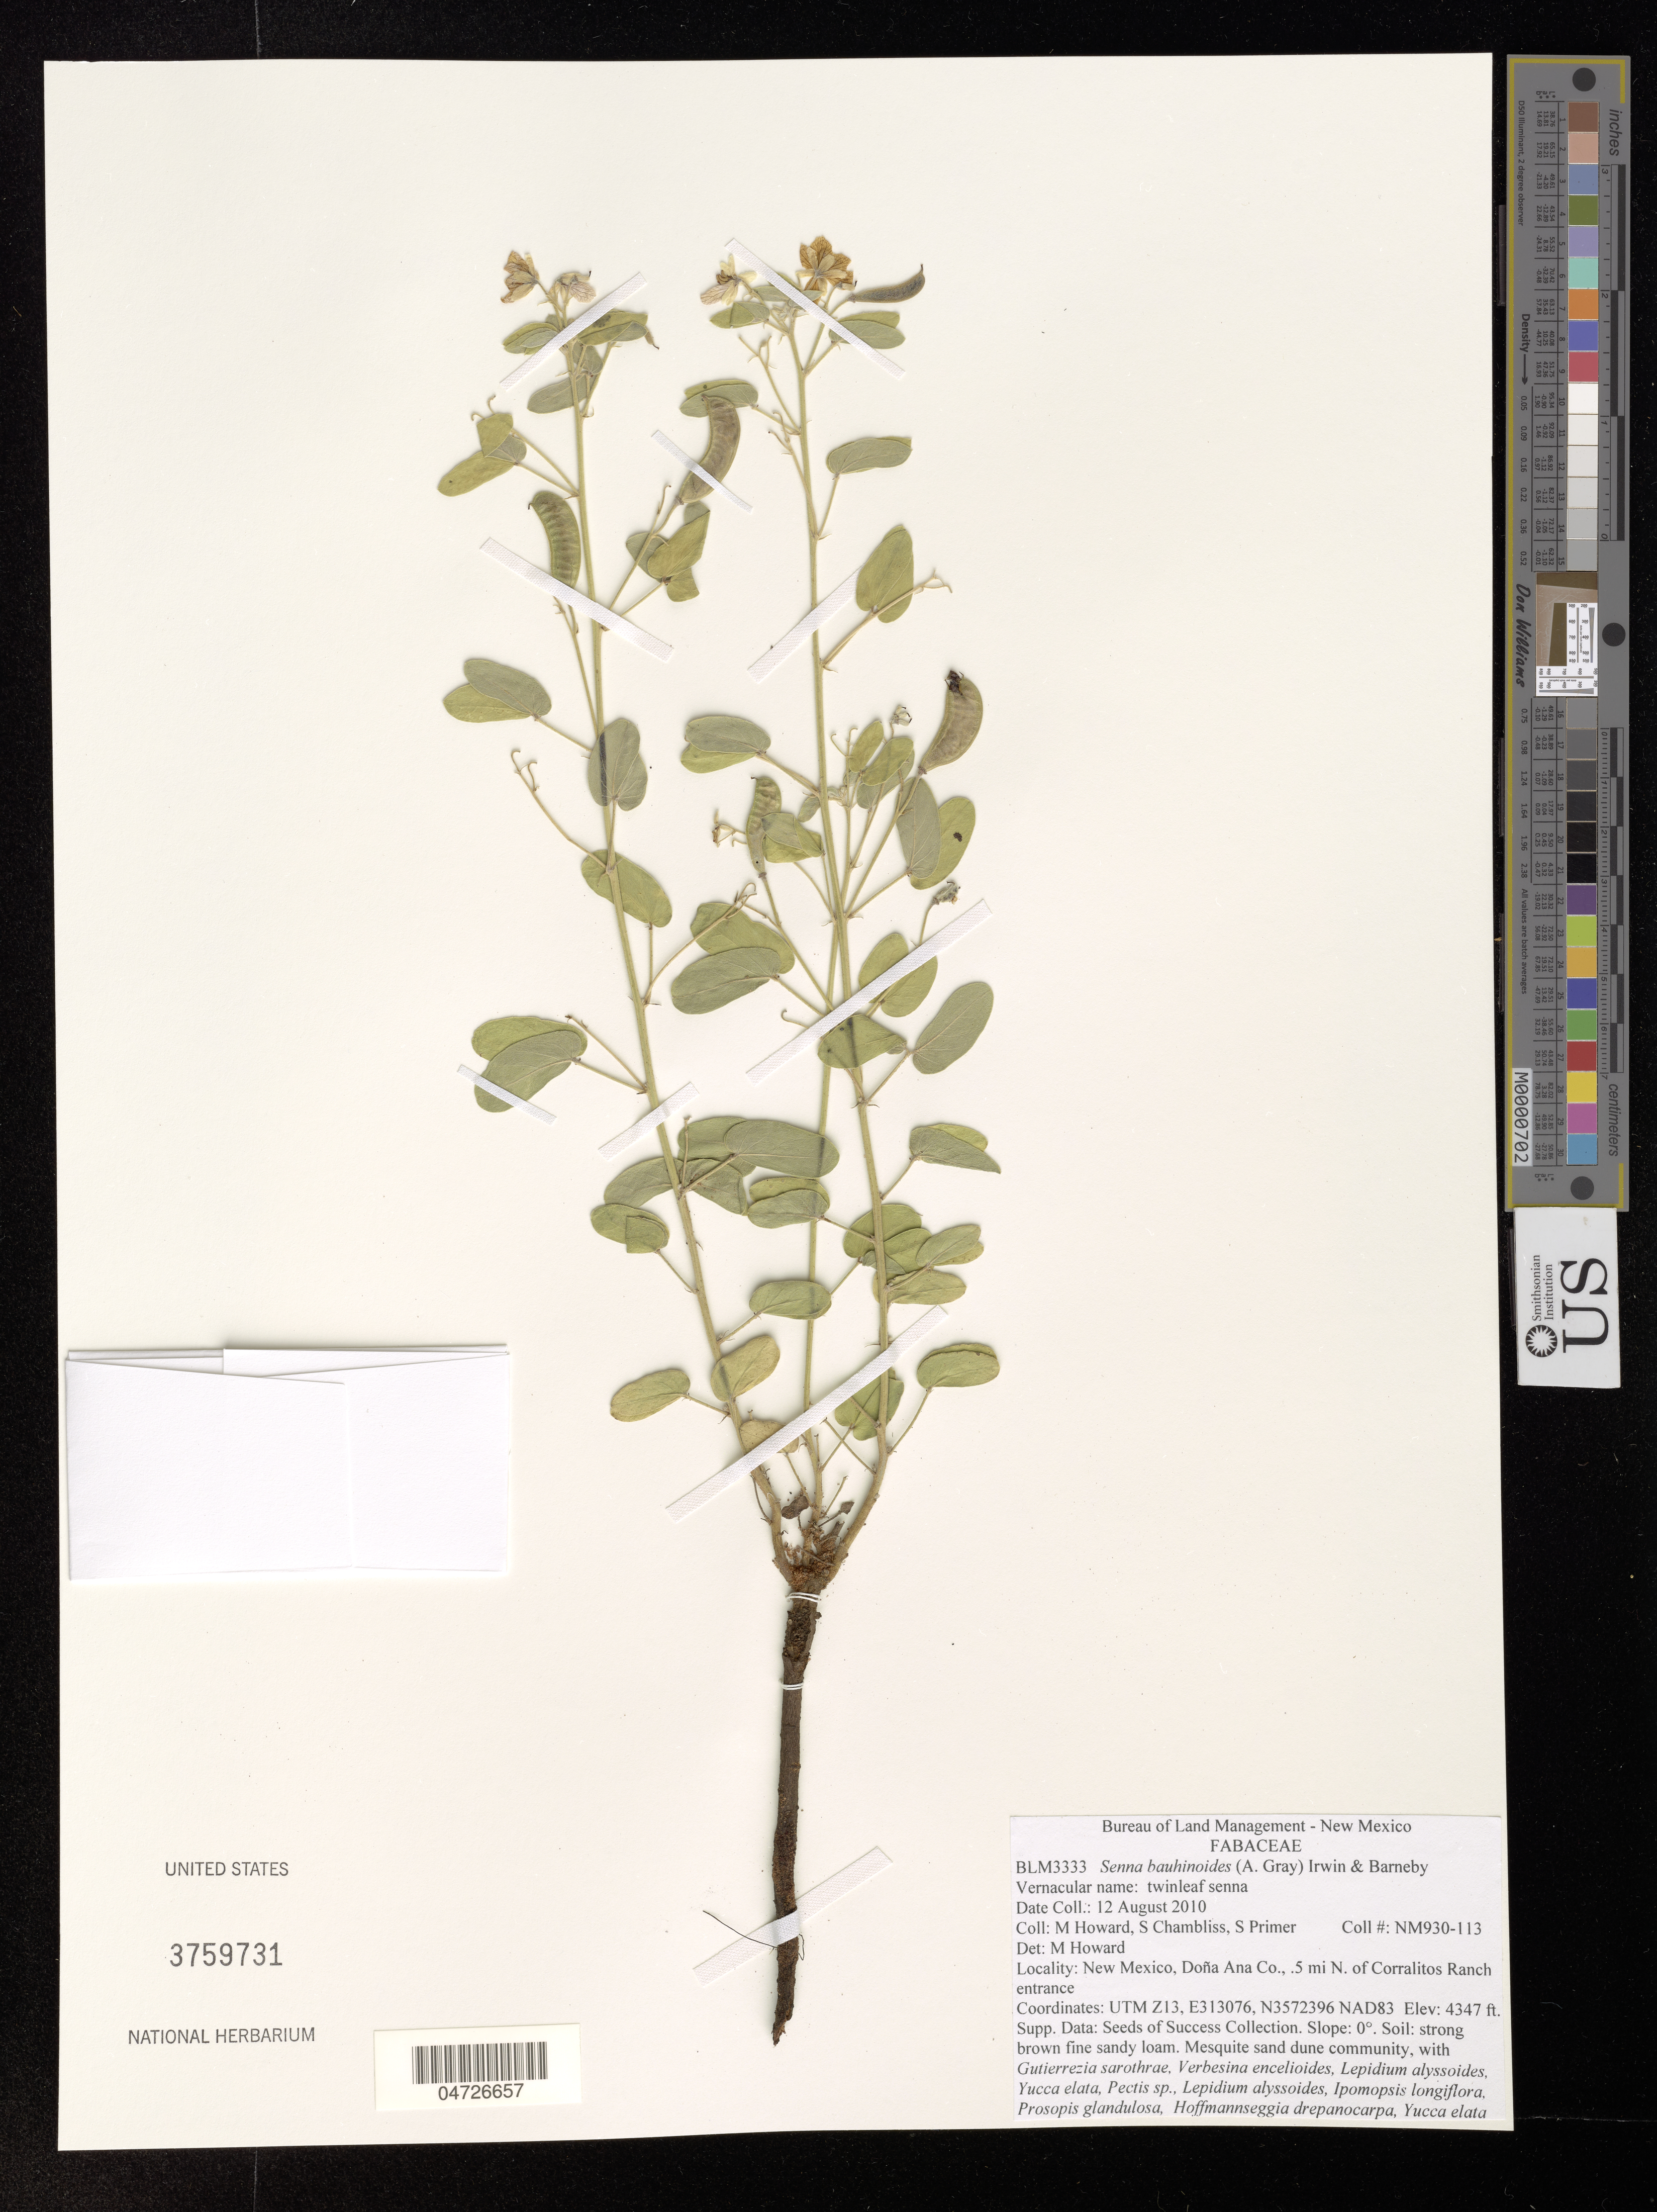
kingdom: Plantae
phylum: Tracheophyta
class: Magnoliopsida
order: Fabales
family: Fabaceae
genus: Senna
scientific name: Senna bauhinioides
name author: (A. Gray) H.S. Irwin & Barneby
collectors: M. Howard, S. Chambliss & S. Primer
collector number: NM930-113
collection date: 2010-08-12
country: United States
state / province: New Mexico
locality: Doña Ana Co., .5 mi N. of Corralitos Ranch entrance.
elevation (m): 1325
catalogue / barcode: US 3759731